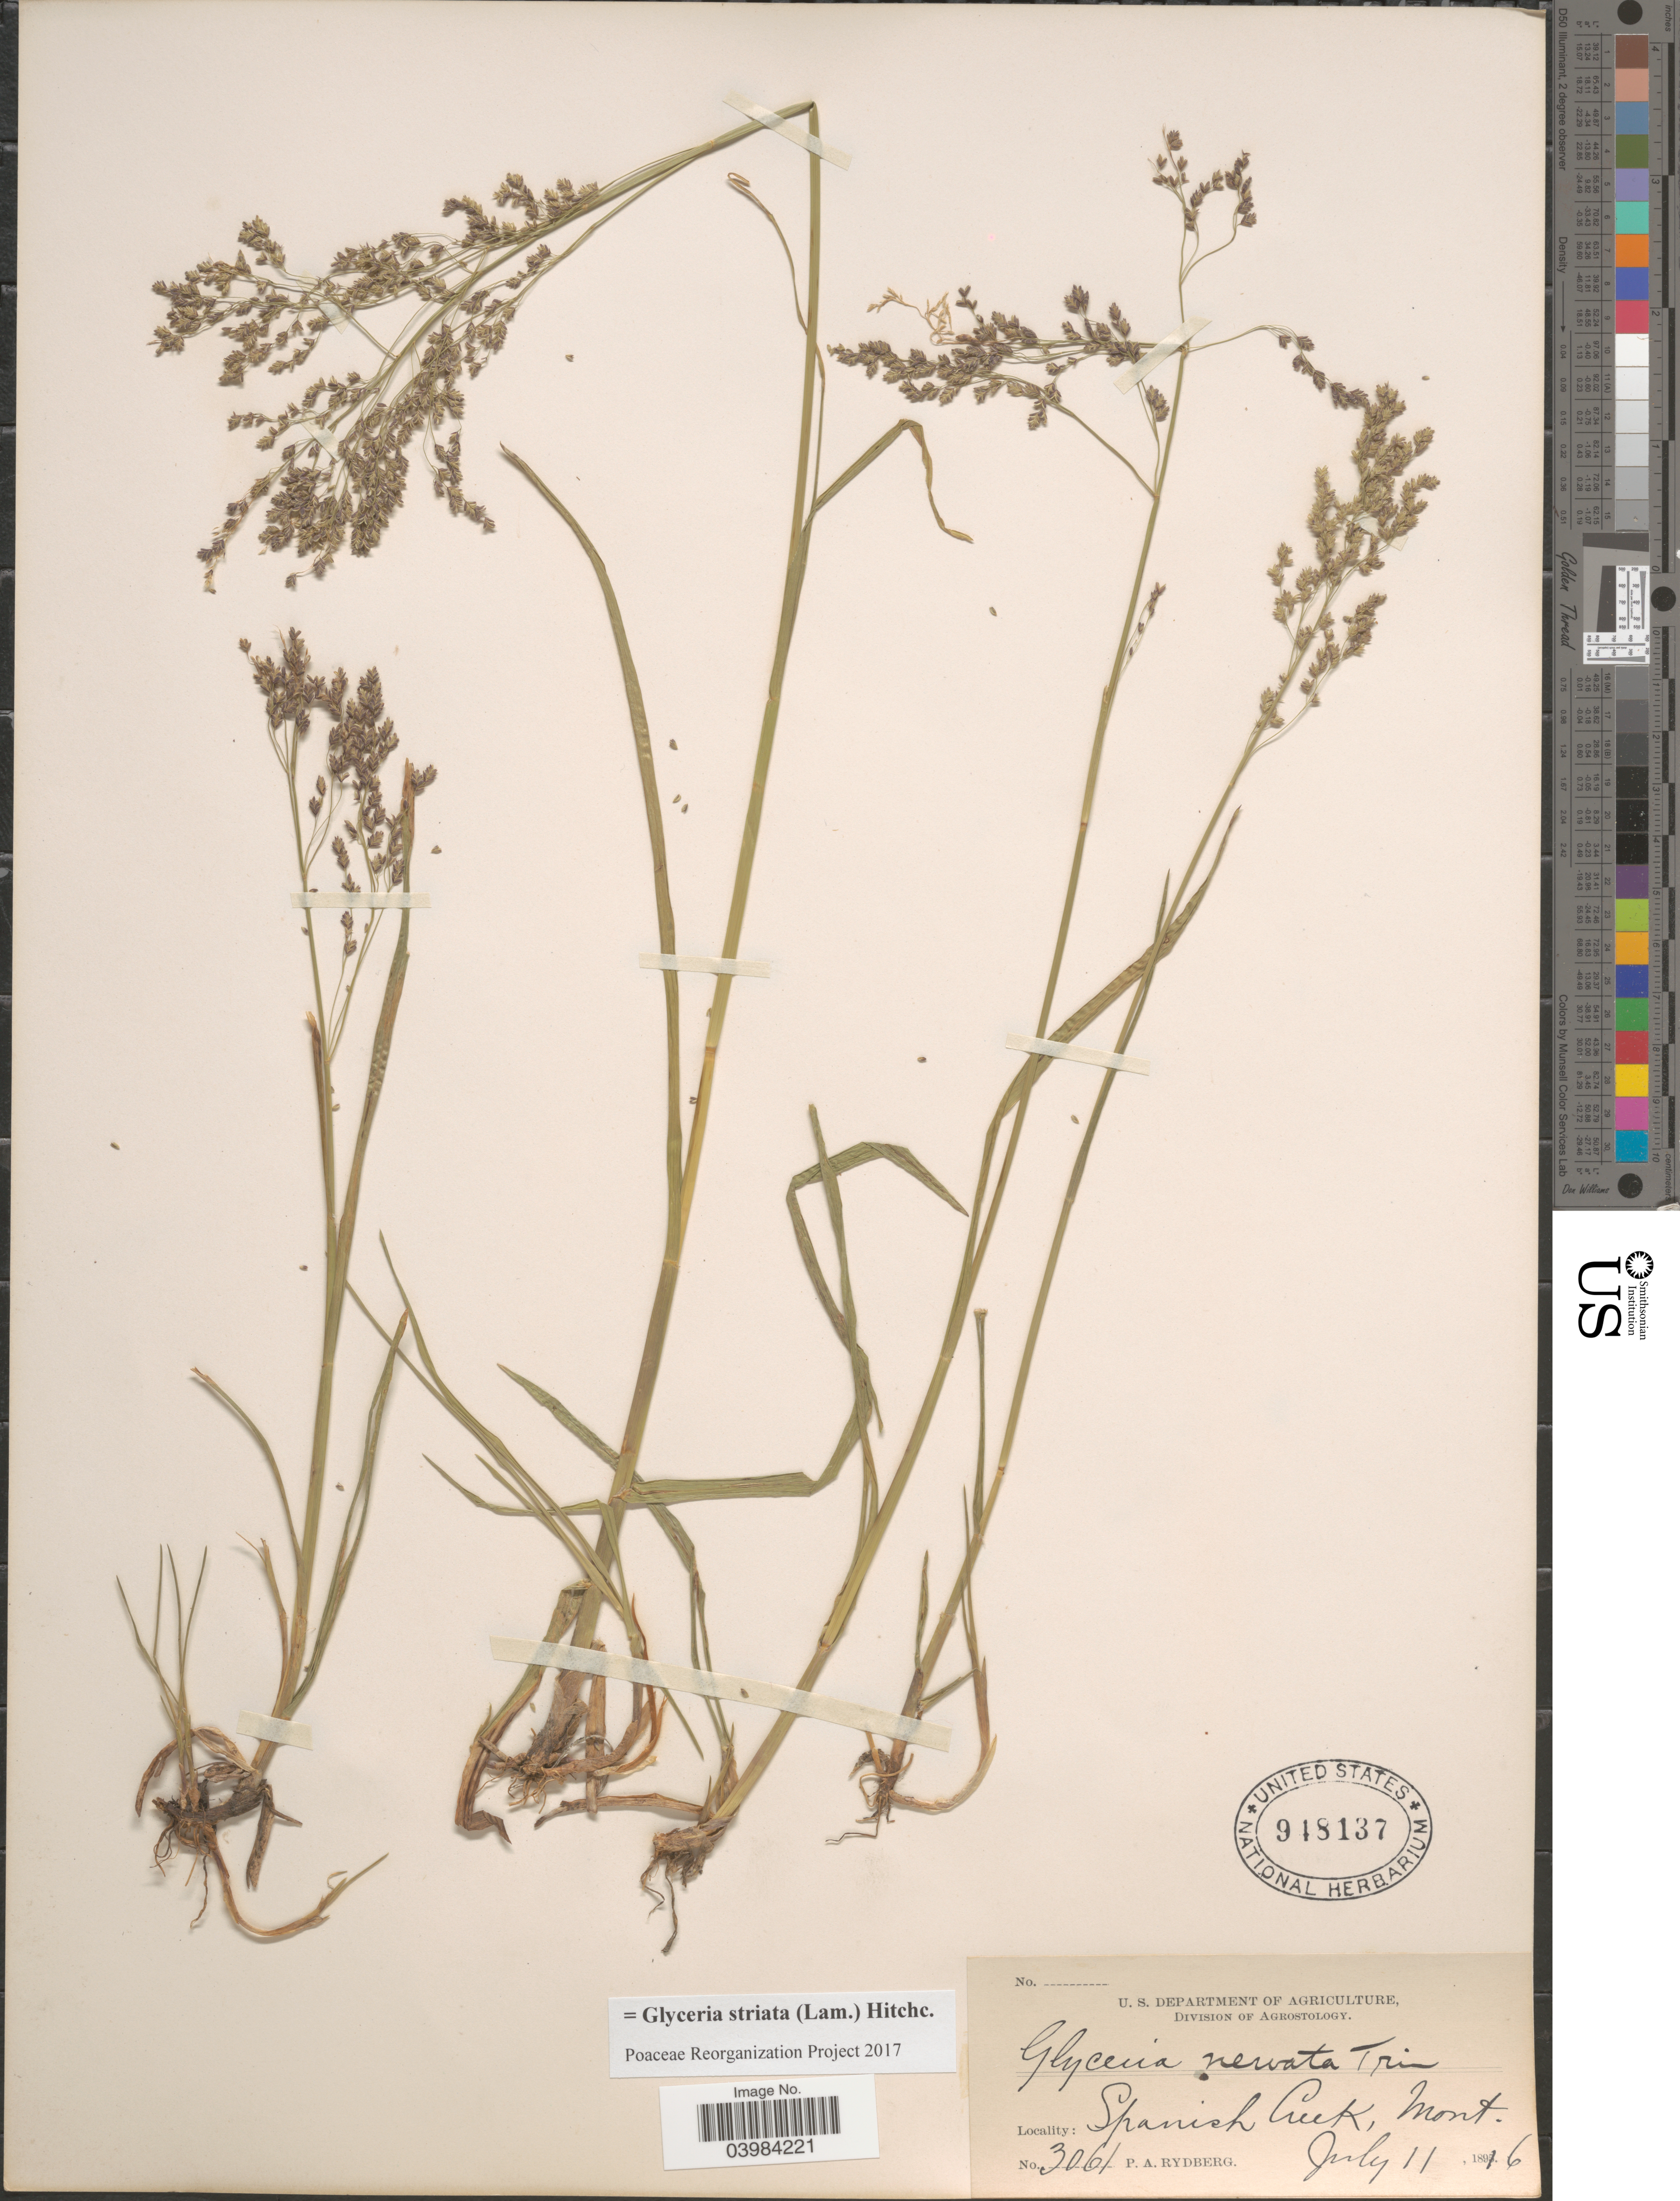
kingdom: Plantae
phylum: Tracheophyta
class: Liliopsida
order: Poales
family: Poaceae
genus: Glyceria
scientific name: Glyceria striata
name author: (Lam.) Hitchc.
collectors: P. A. Rydberg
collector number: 3061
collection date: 1896-07-11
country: United States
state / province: Montana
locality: Spanish Creek.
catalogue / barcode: US 948137